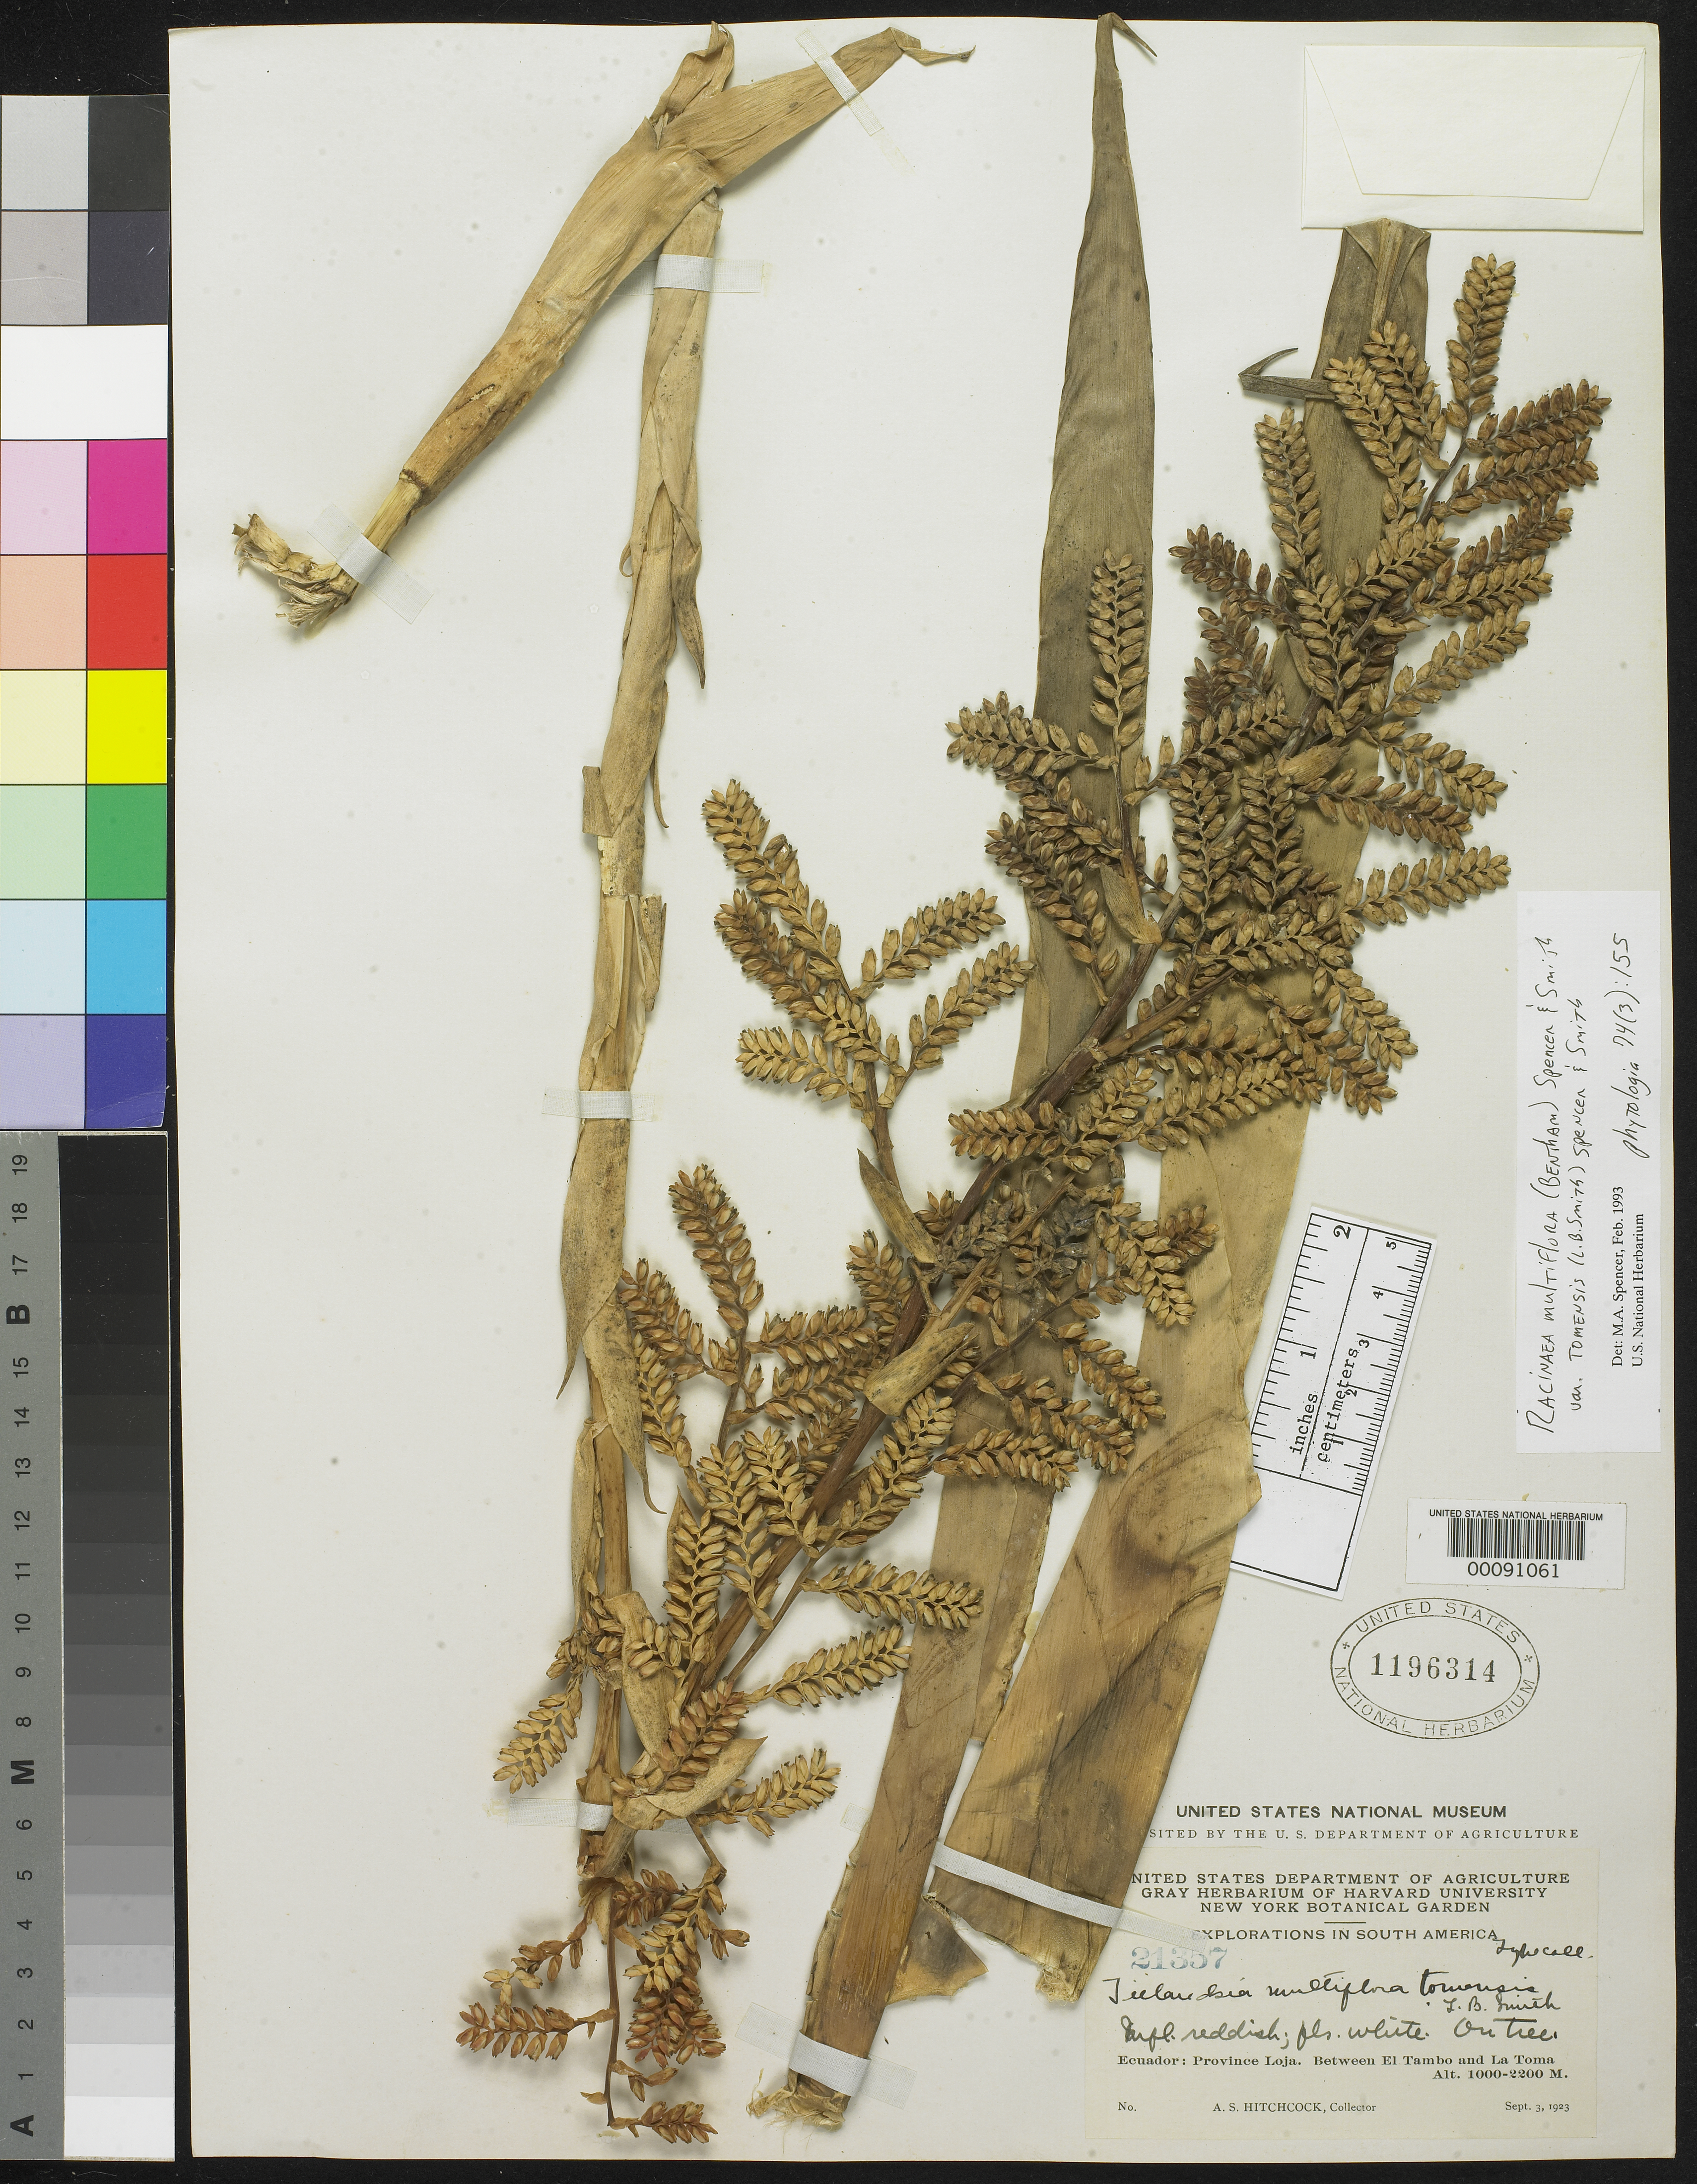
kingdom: Plantae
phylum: Tracheophyta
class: Liliopsida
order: Poales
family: Bromeliaceae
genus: Tillandsia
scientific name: Tillandsia multiflora var. tomensis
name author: L.B. Sm.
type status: Isotype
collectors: A. S. Hitchcock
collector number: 21357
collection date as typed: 03 Sep 1923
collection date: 1923-09-03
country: Ecuador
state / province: Loja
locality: Between El Tambo and La Toma.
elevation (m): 1000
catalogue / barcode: US 1196314